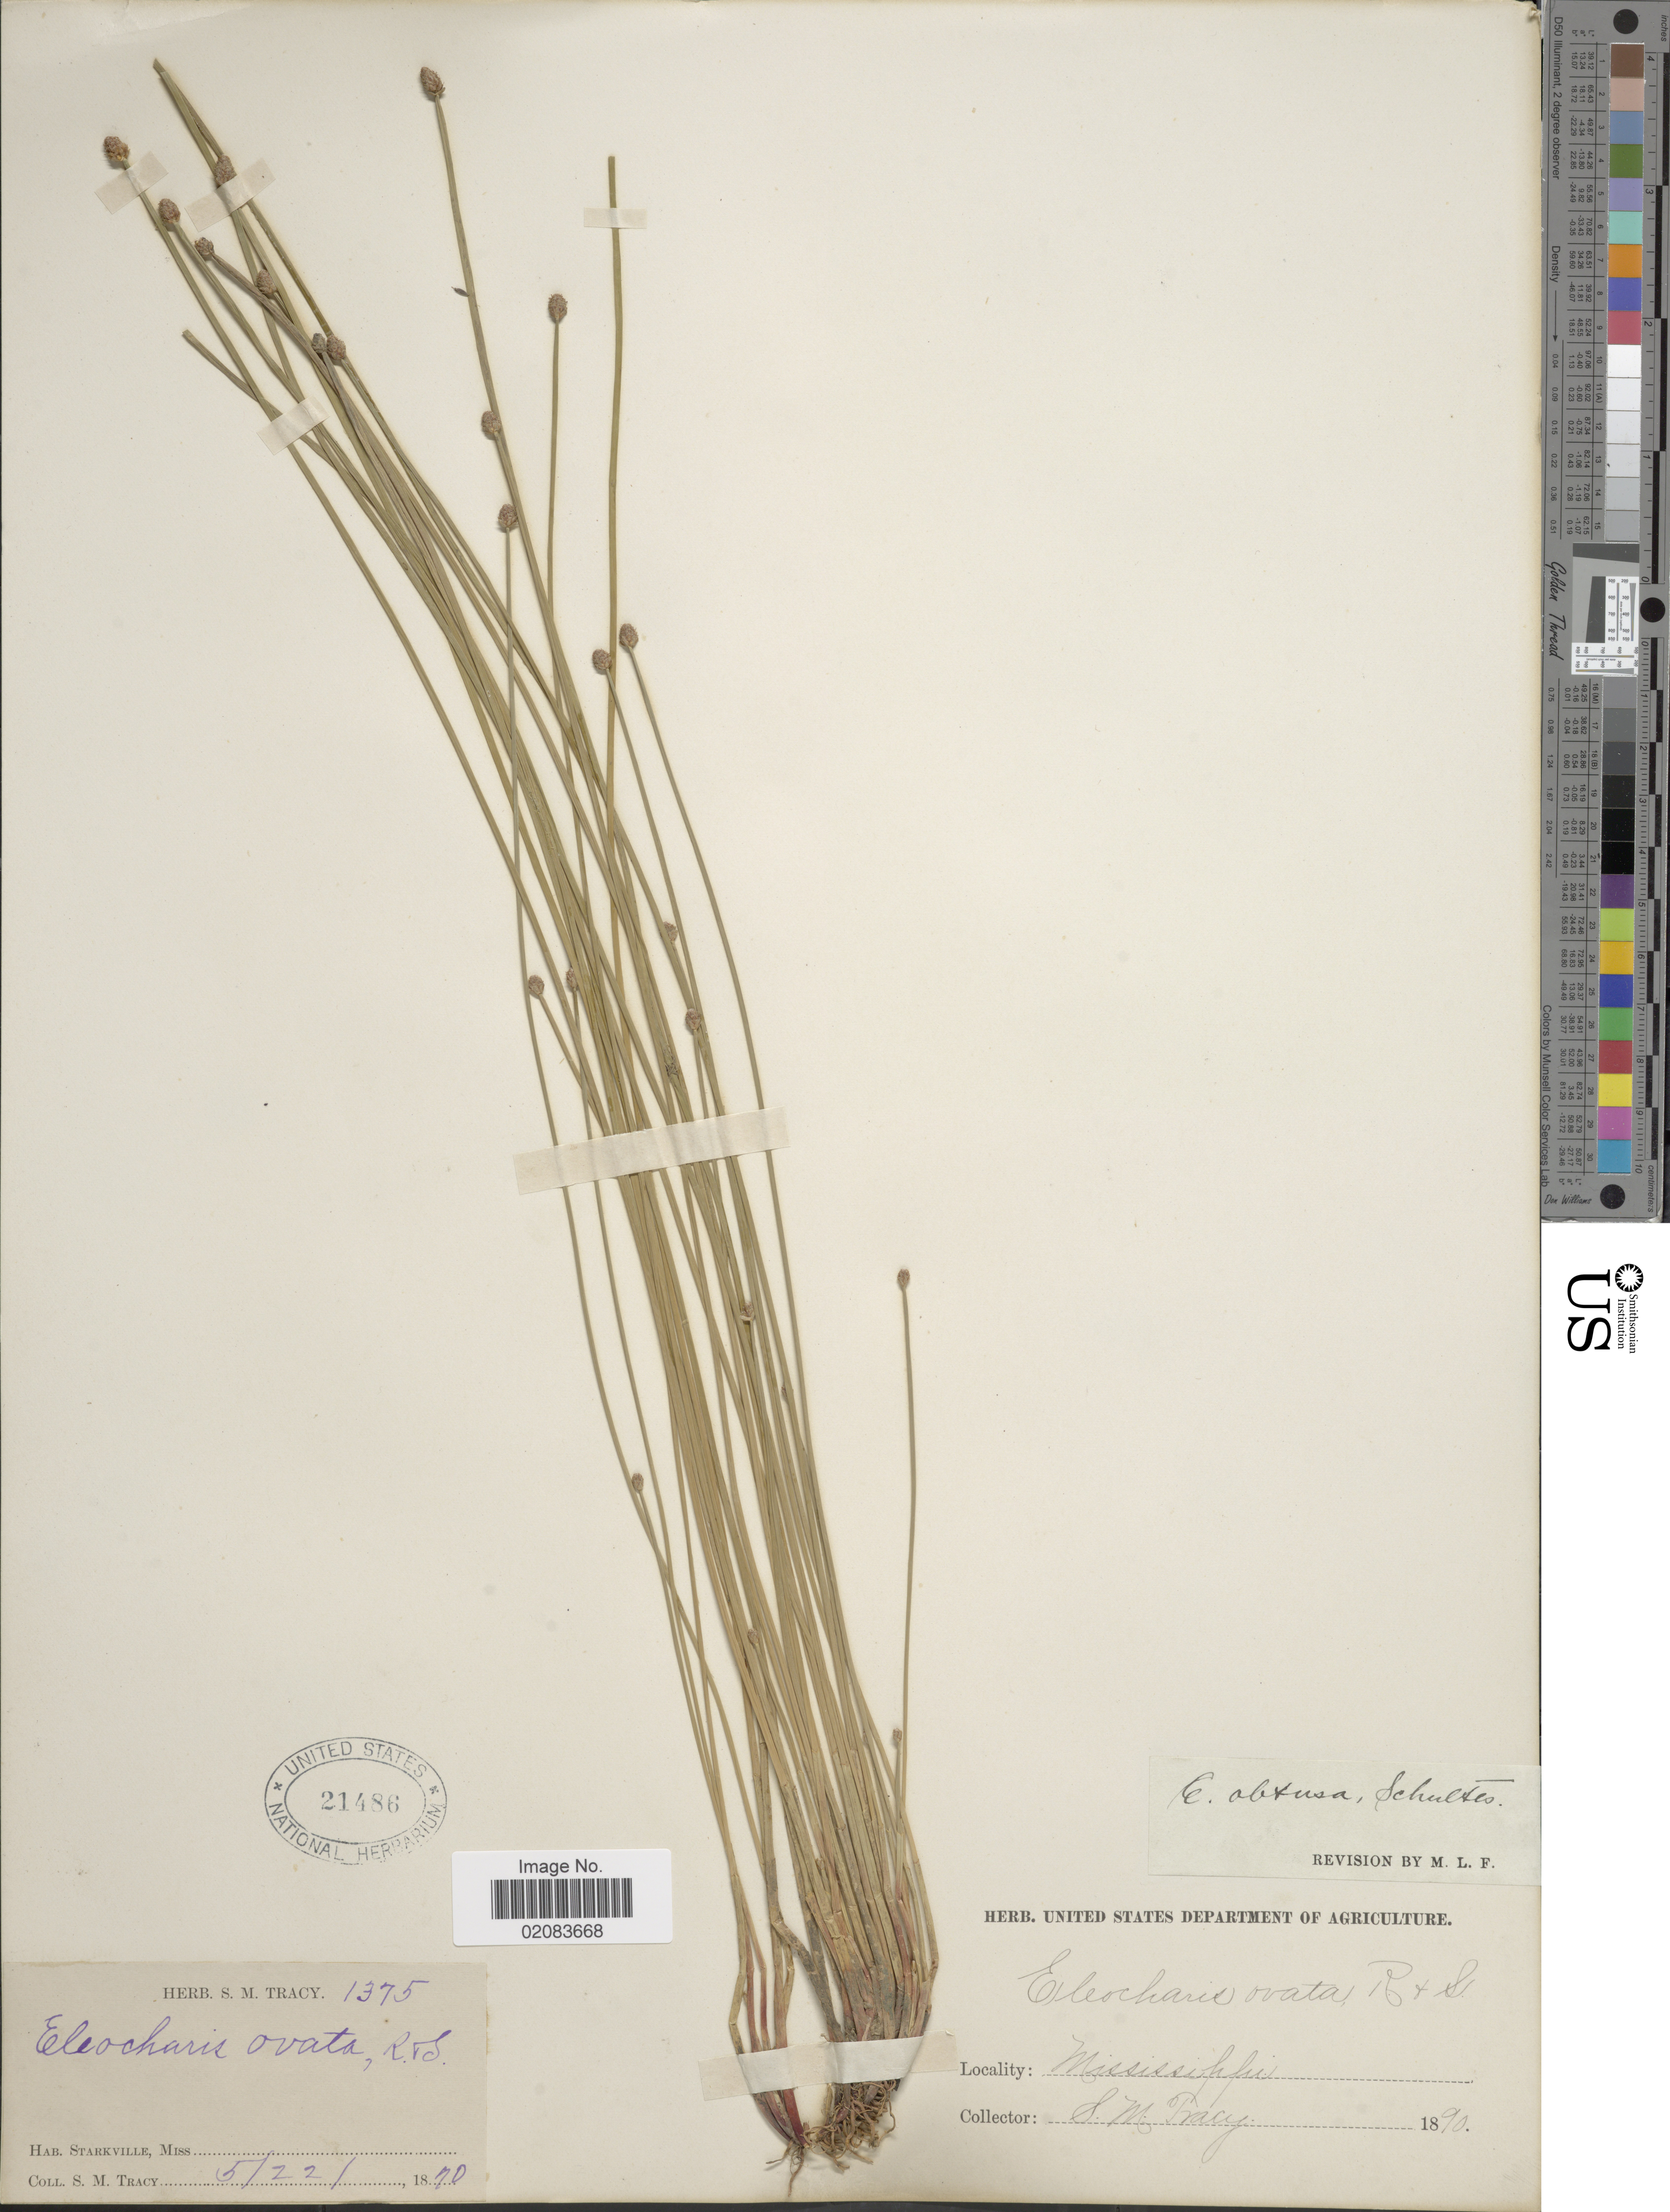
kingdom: Plantae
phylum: Tracheophyta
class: Liliopsida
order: Poales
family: Cyperaceae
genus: Eleocharis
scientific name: Eleocharis obtusa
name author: (Willd.) Schult.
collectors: S. M. Tracy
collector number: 1375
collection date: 1890-05-22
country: United States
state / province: Mississippi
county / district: Oktibbeha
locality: Starkville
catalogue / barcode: US 21486